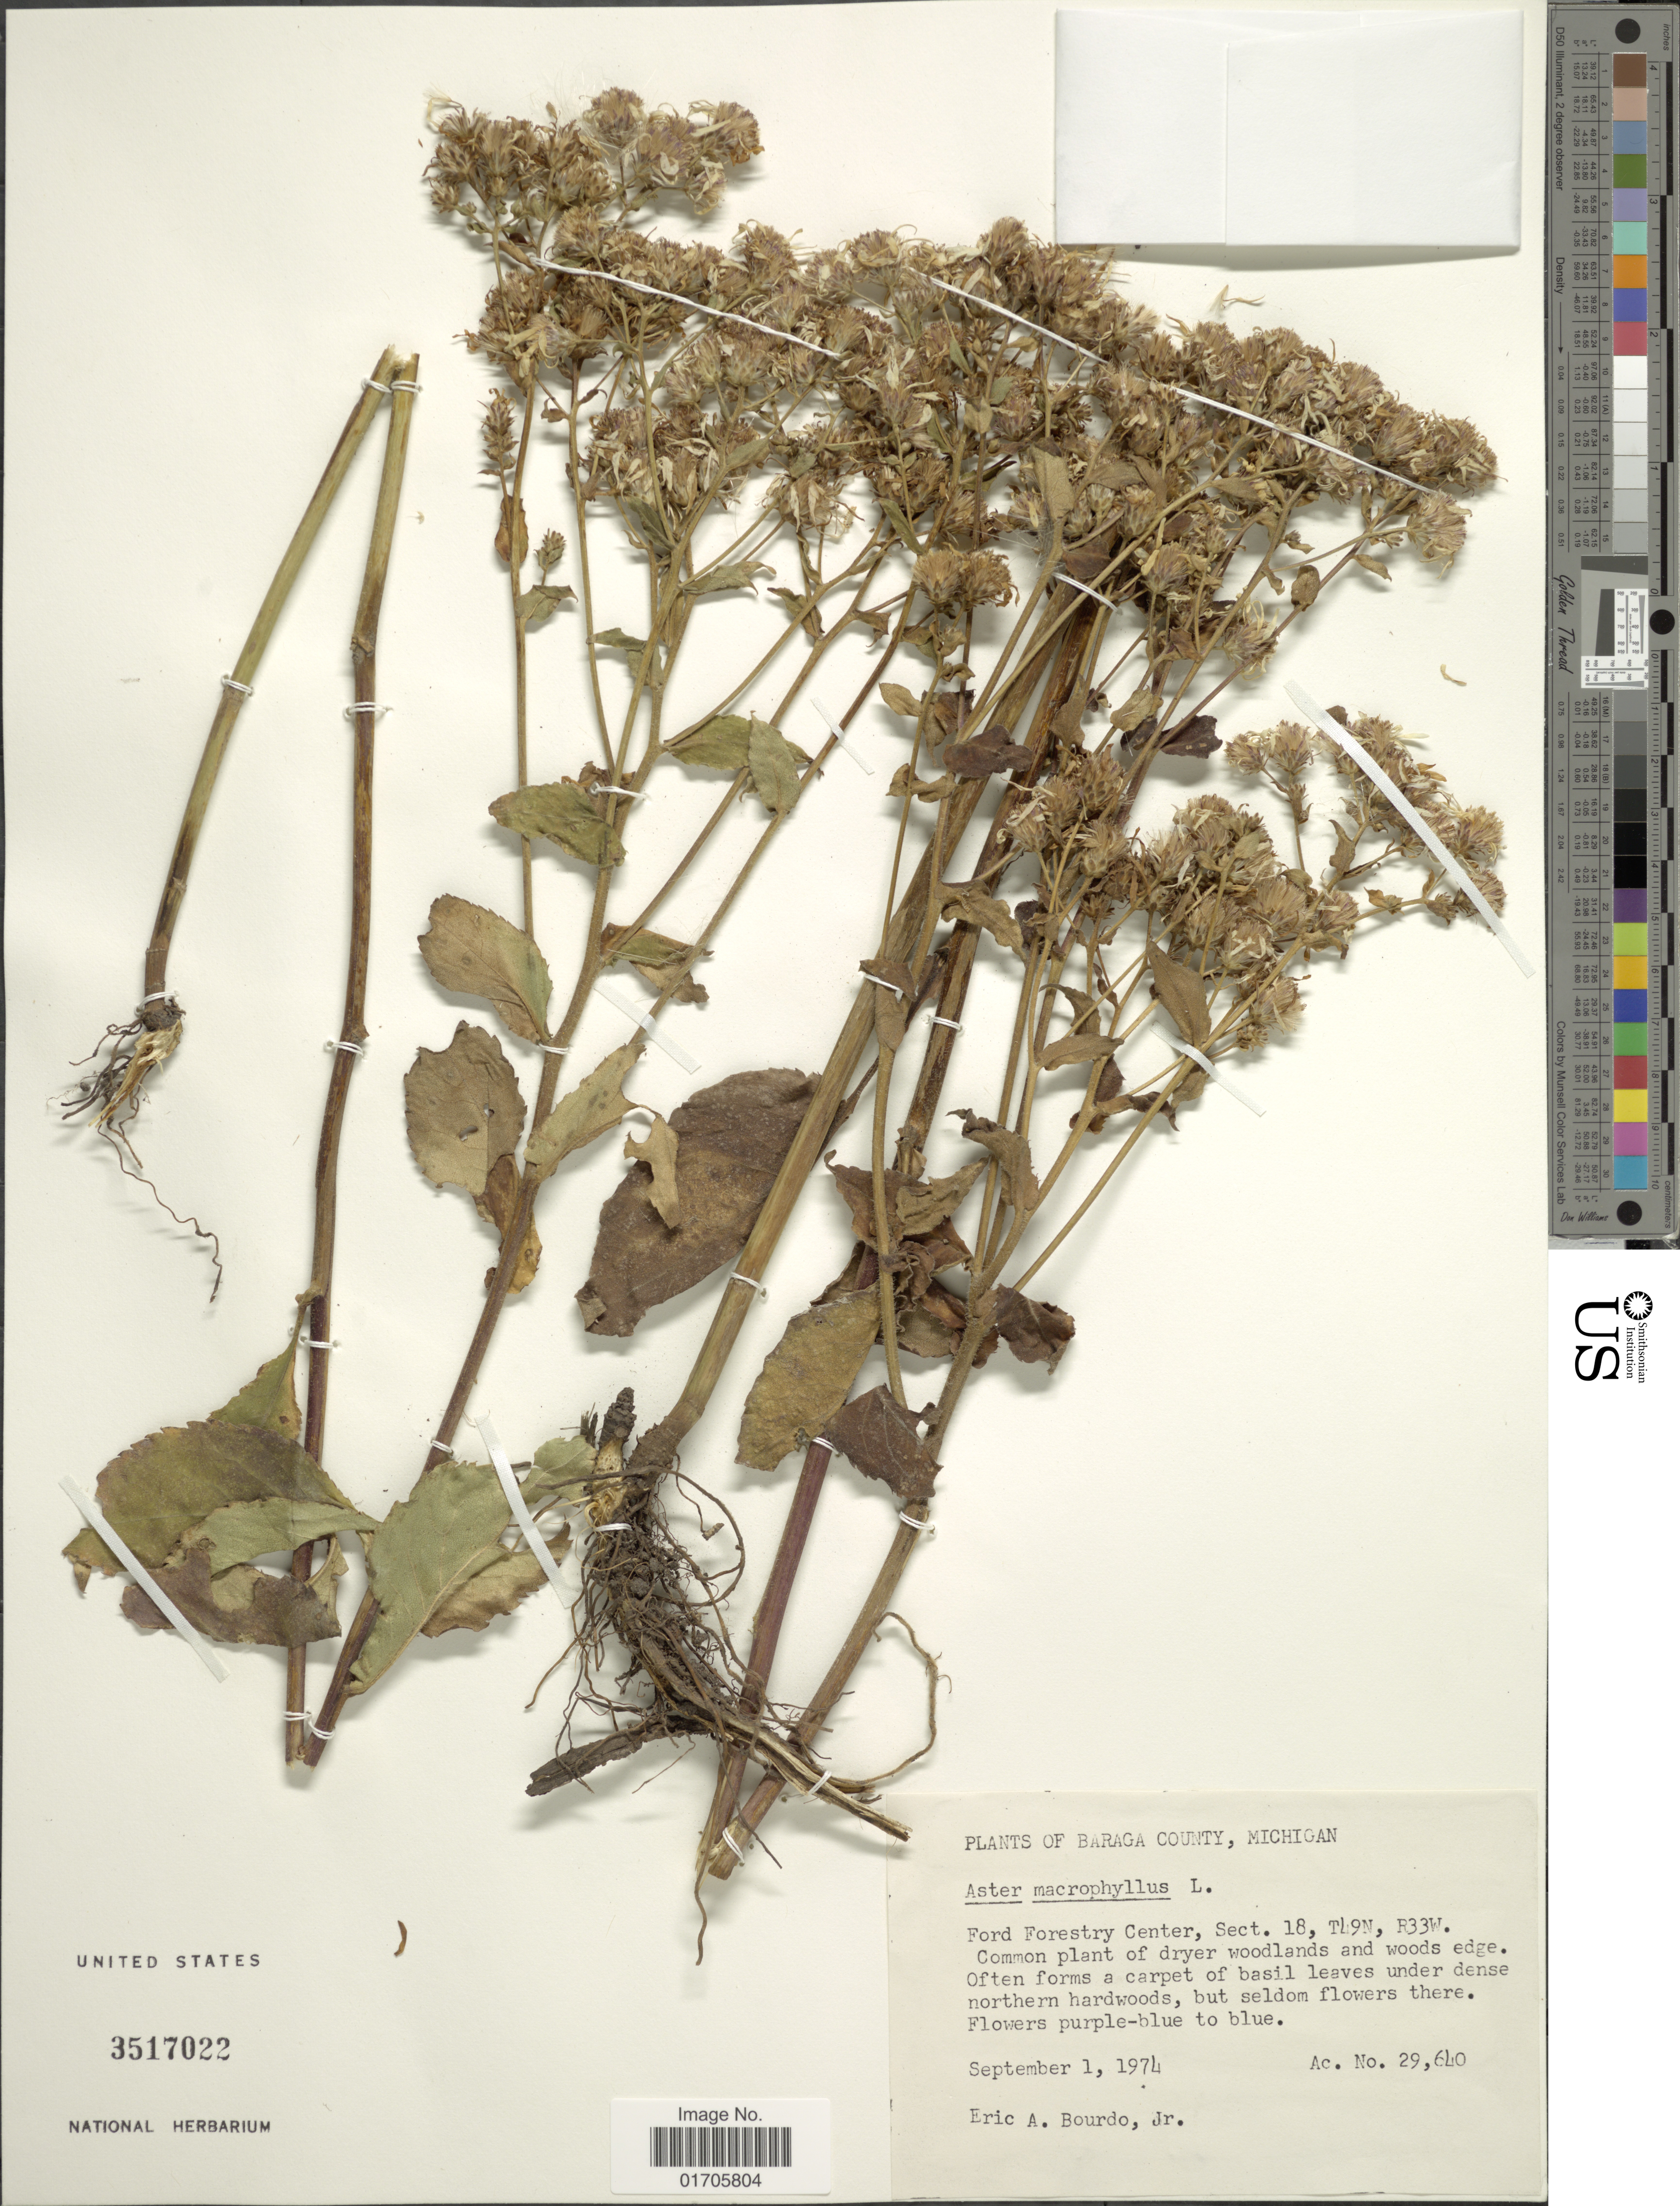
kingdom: Plantae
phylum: Tracheophyta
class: Magnoliopsida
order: Asterales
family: Asteraceae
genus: Eurybia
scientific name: Eurybia macrophylla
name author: (L.) Cass.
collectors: E. Bourdo Jr.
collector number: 29640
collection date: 1974-09-01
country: United States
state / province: Michigan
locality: Baraga County, Michigan. Ford Forestry Center, Sect. 18, T49N, R33W.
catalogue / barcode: US 3517022